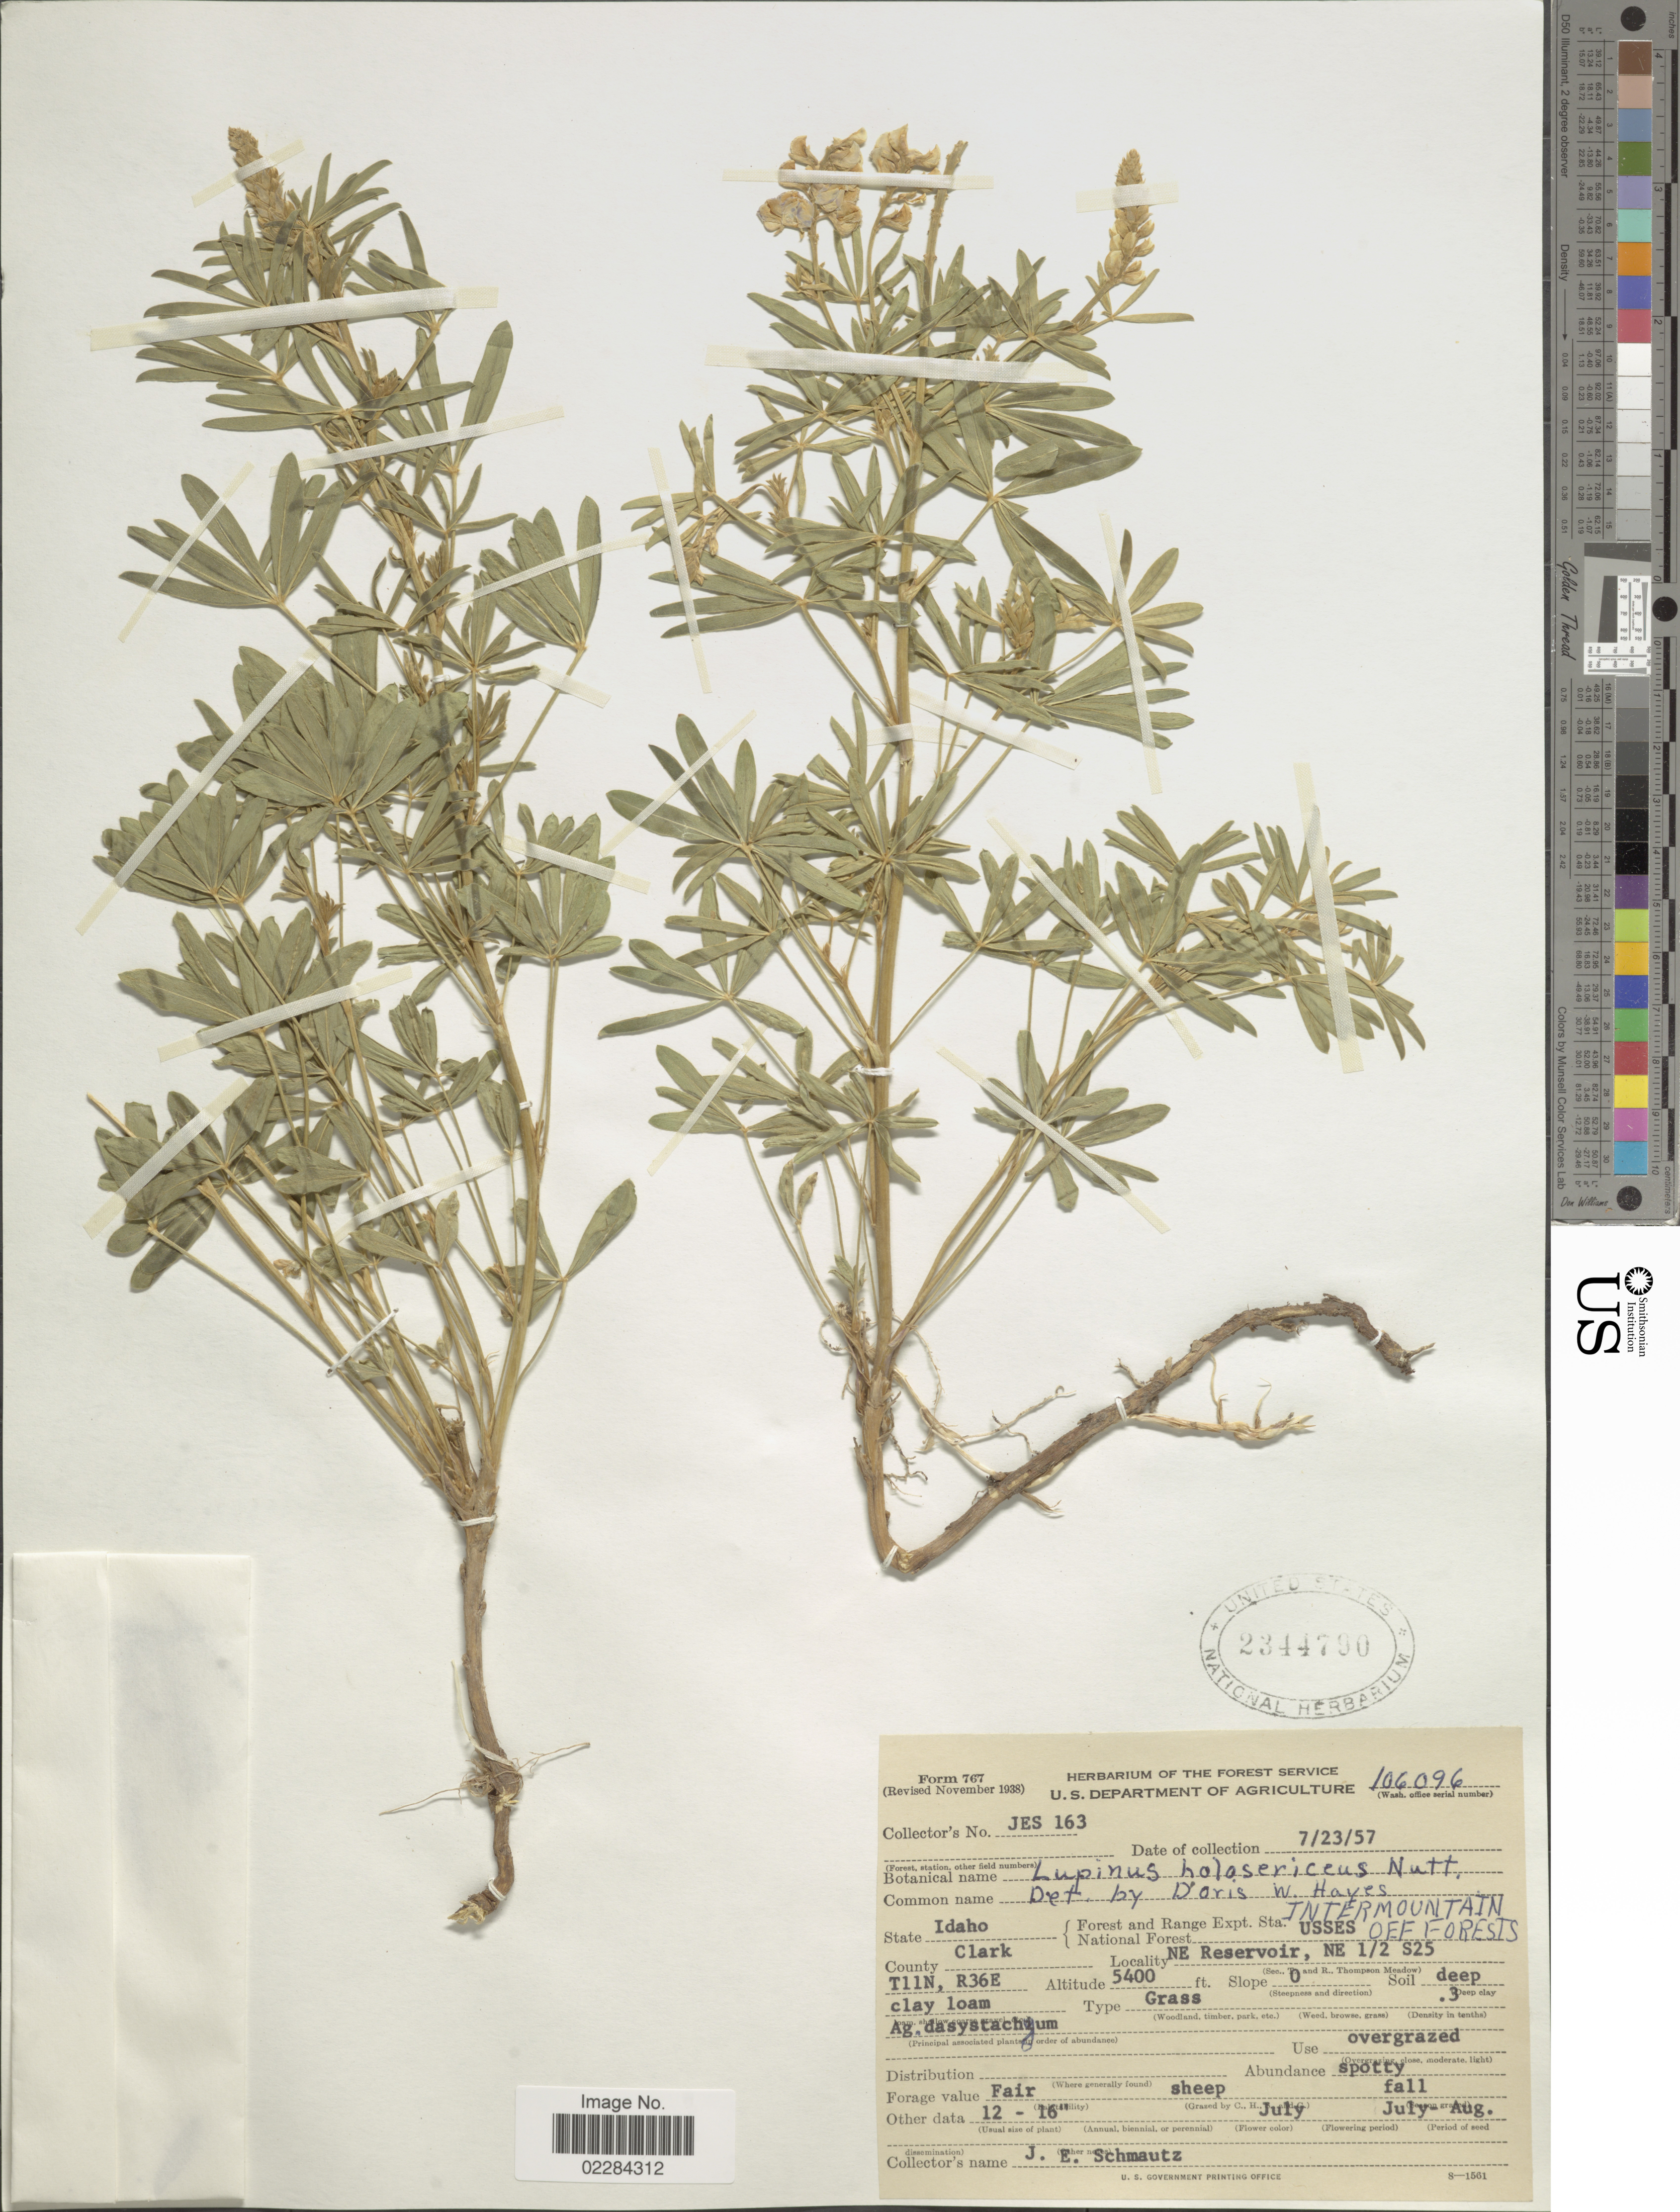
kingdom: Plantae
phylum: Tracheophyta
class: Magnoliopsida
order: Fabales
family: Fabaceae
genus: Lupinus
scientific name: Lupinus holosericeus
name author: Nutt.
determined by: Hayes, D. W.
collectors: J. Schmautz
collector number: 106096/JES163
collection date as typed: Transcribed d/m/y: 23/7/57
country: United States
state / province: Idaho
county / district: Clark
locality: NE Reservoir, NE 1/2 S25 T11N, R36E. Intermountain off forests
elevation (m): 1646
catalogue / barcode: US 2344700